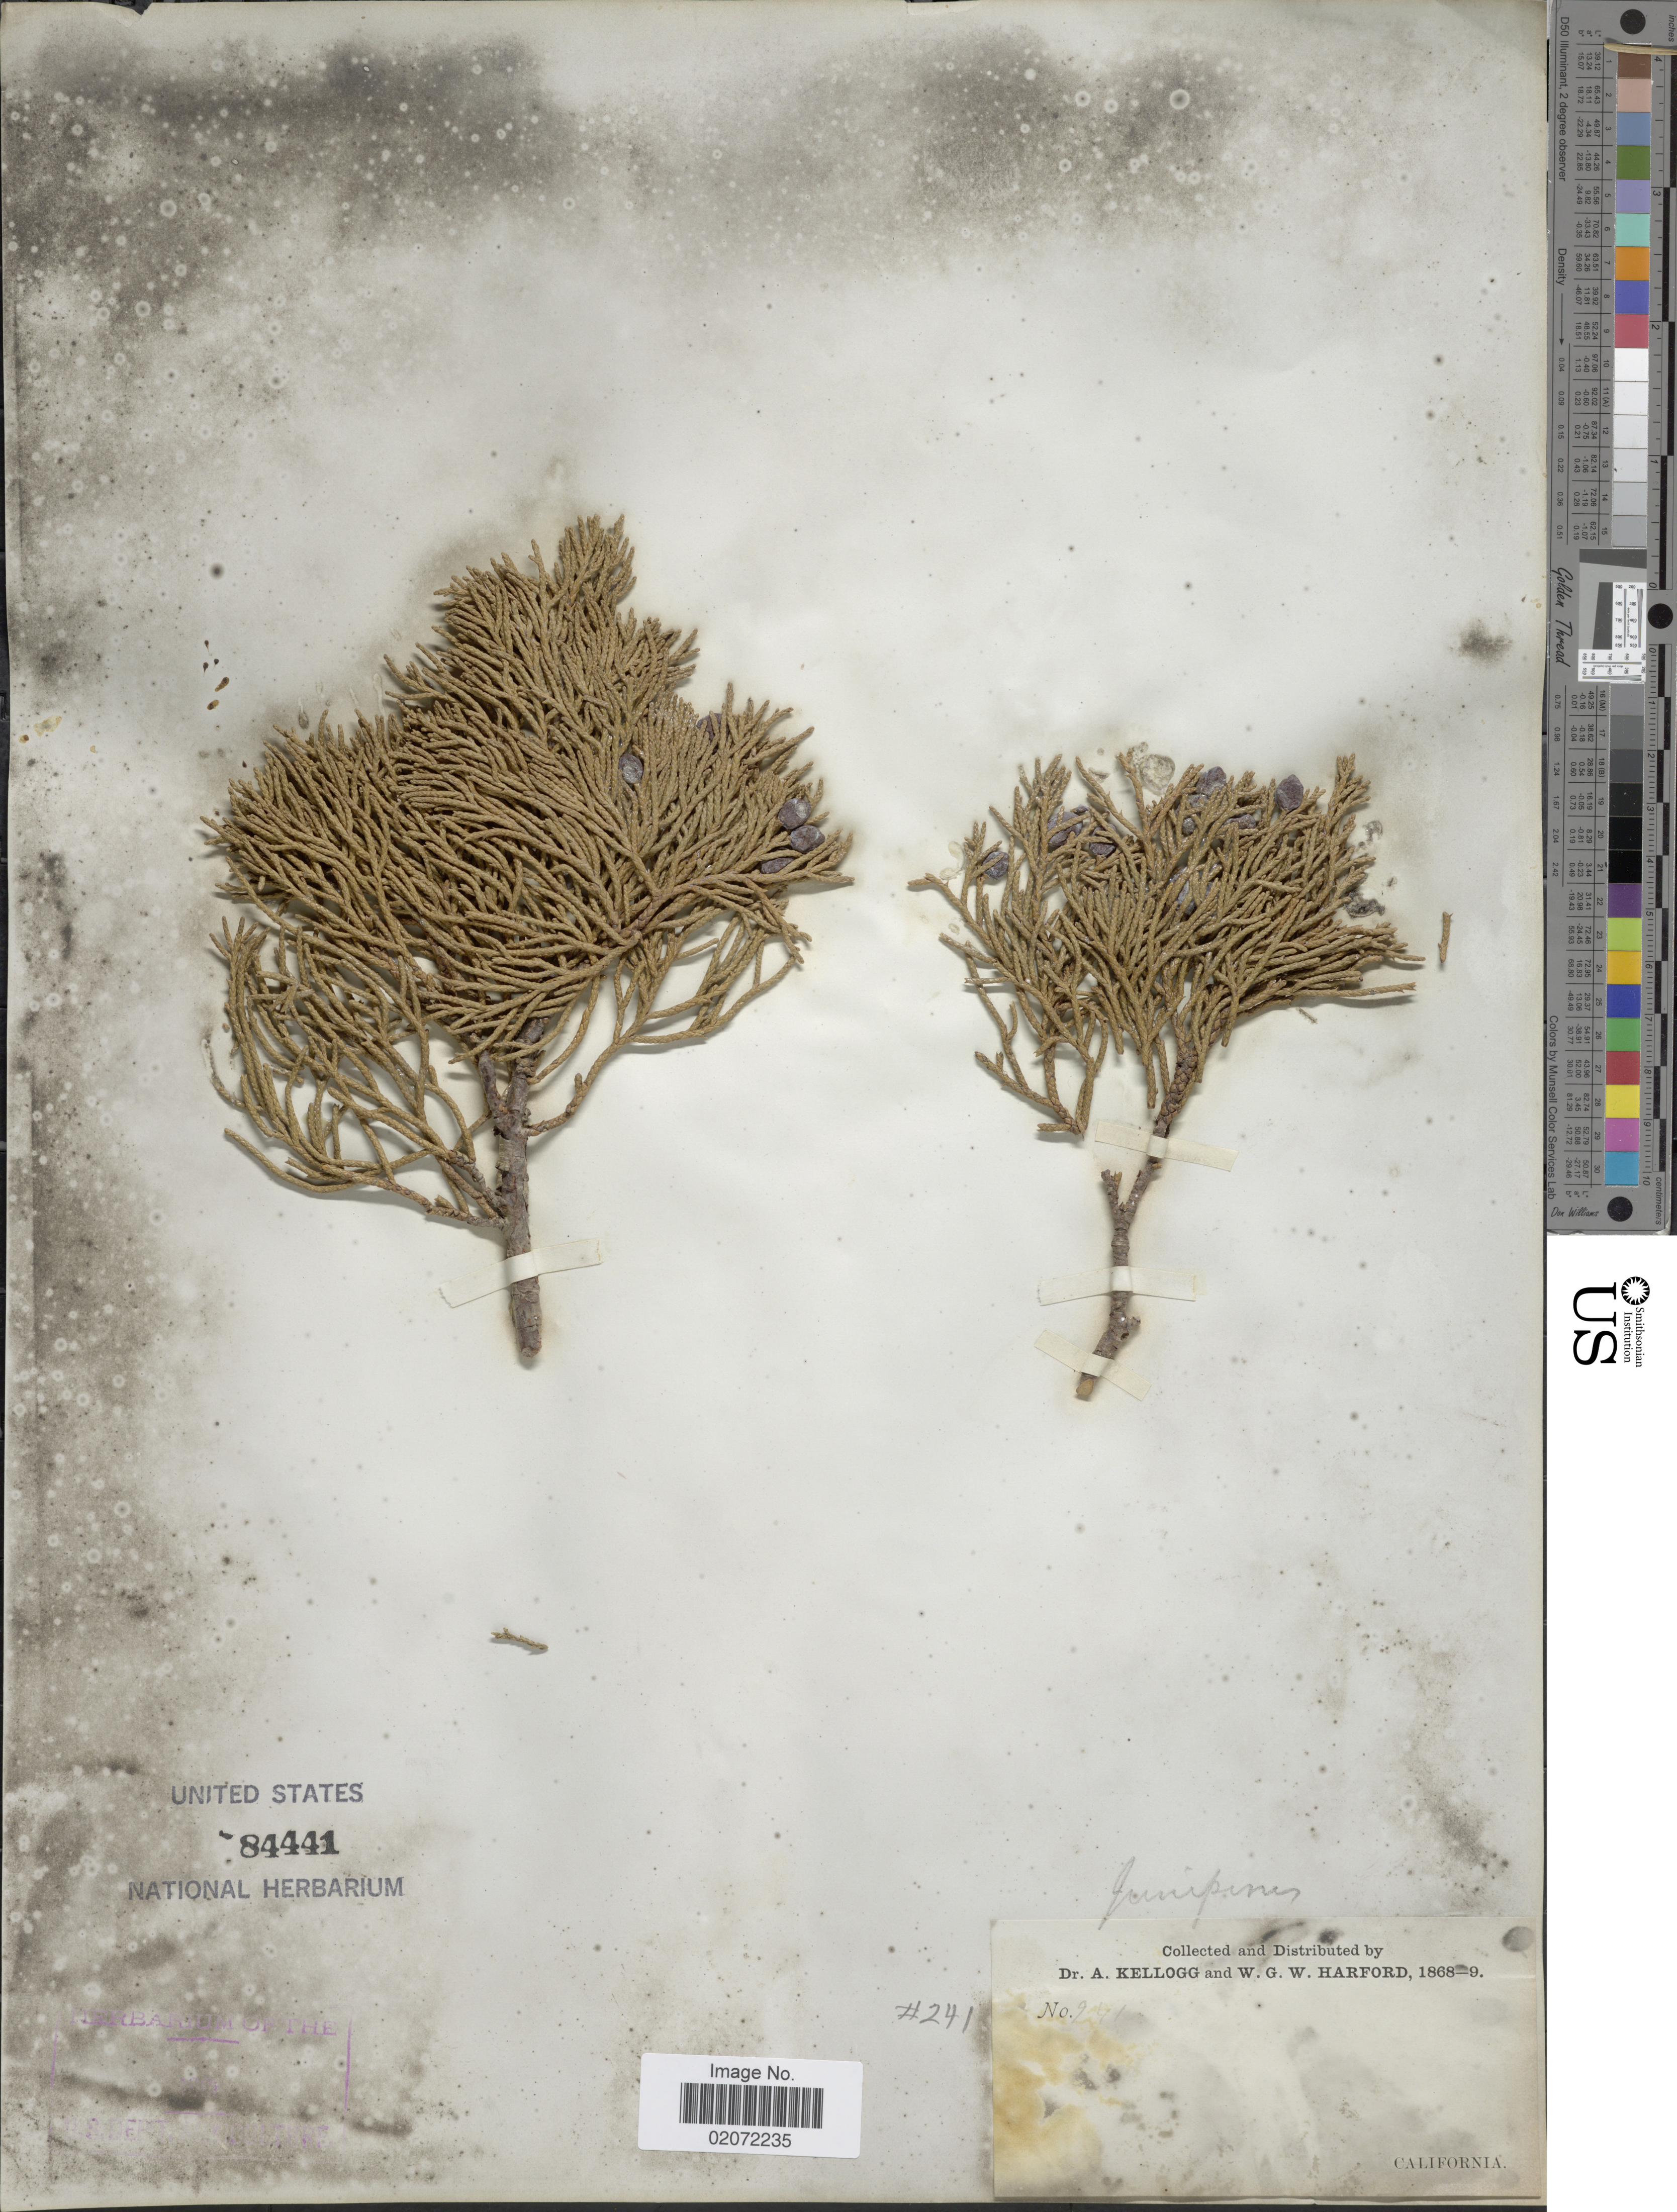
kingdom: Plantae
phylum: Tracheophyta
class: Pinopsida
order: Pinales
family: Cupressaceae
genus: Juniperus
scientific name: Juniperus sp.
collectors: A. Kellogg & W. G. W. Harford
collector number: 241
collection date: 1868/1869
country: United States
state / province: California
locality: California.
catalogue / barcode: US 84441